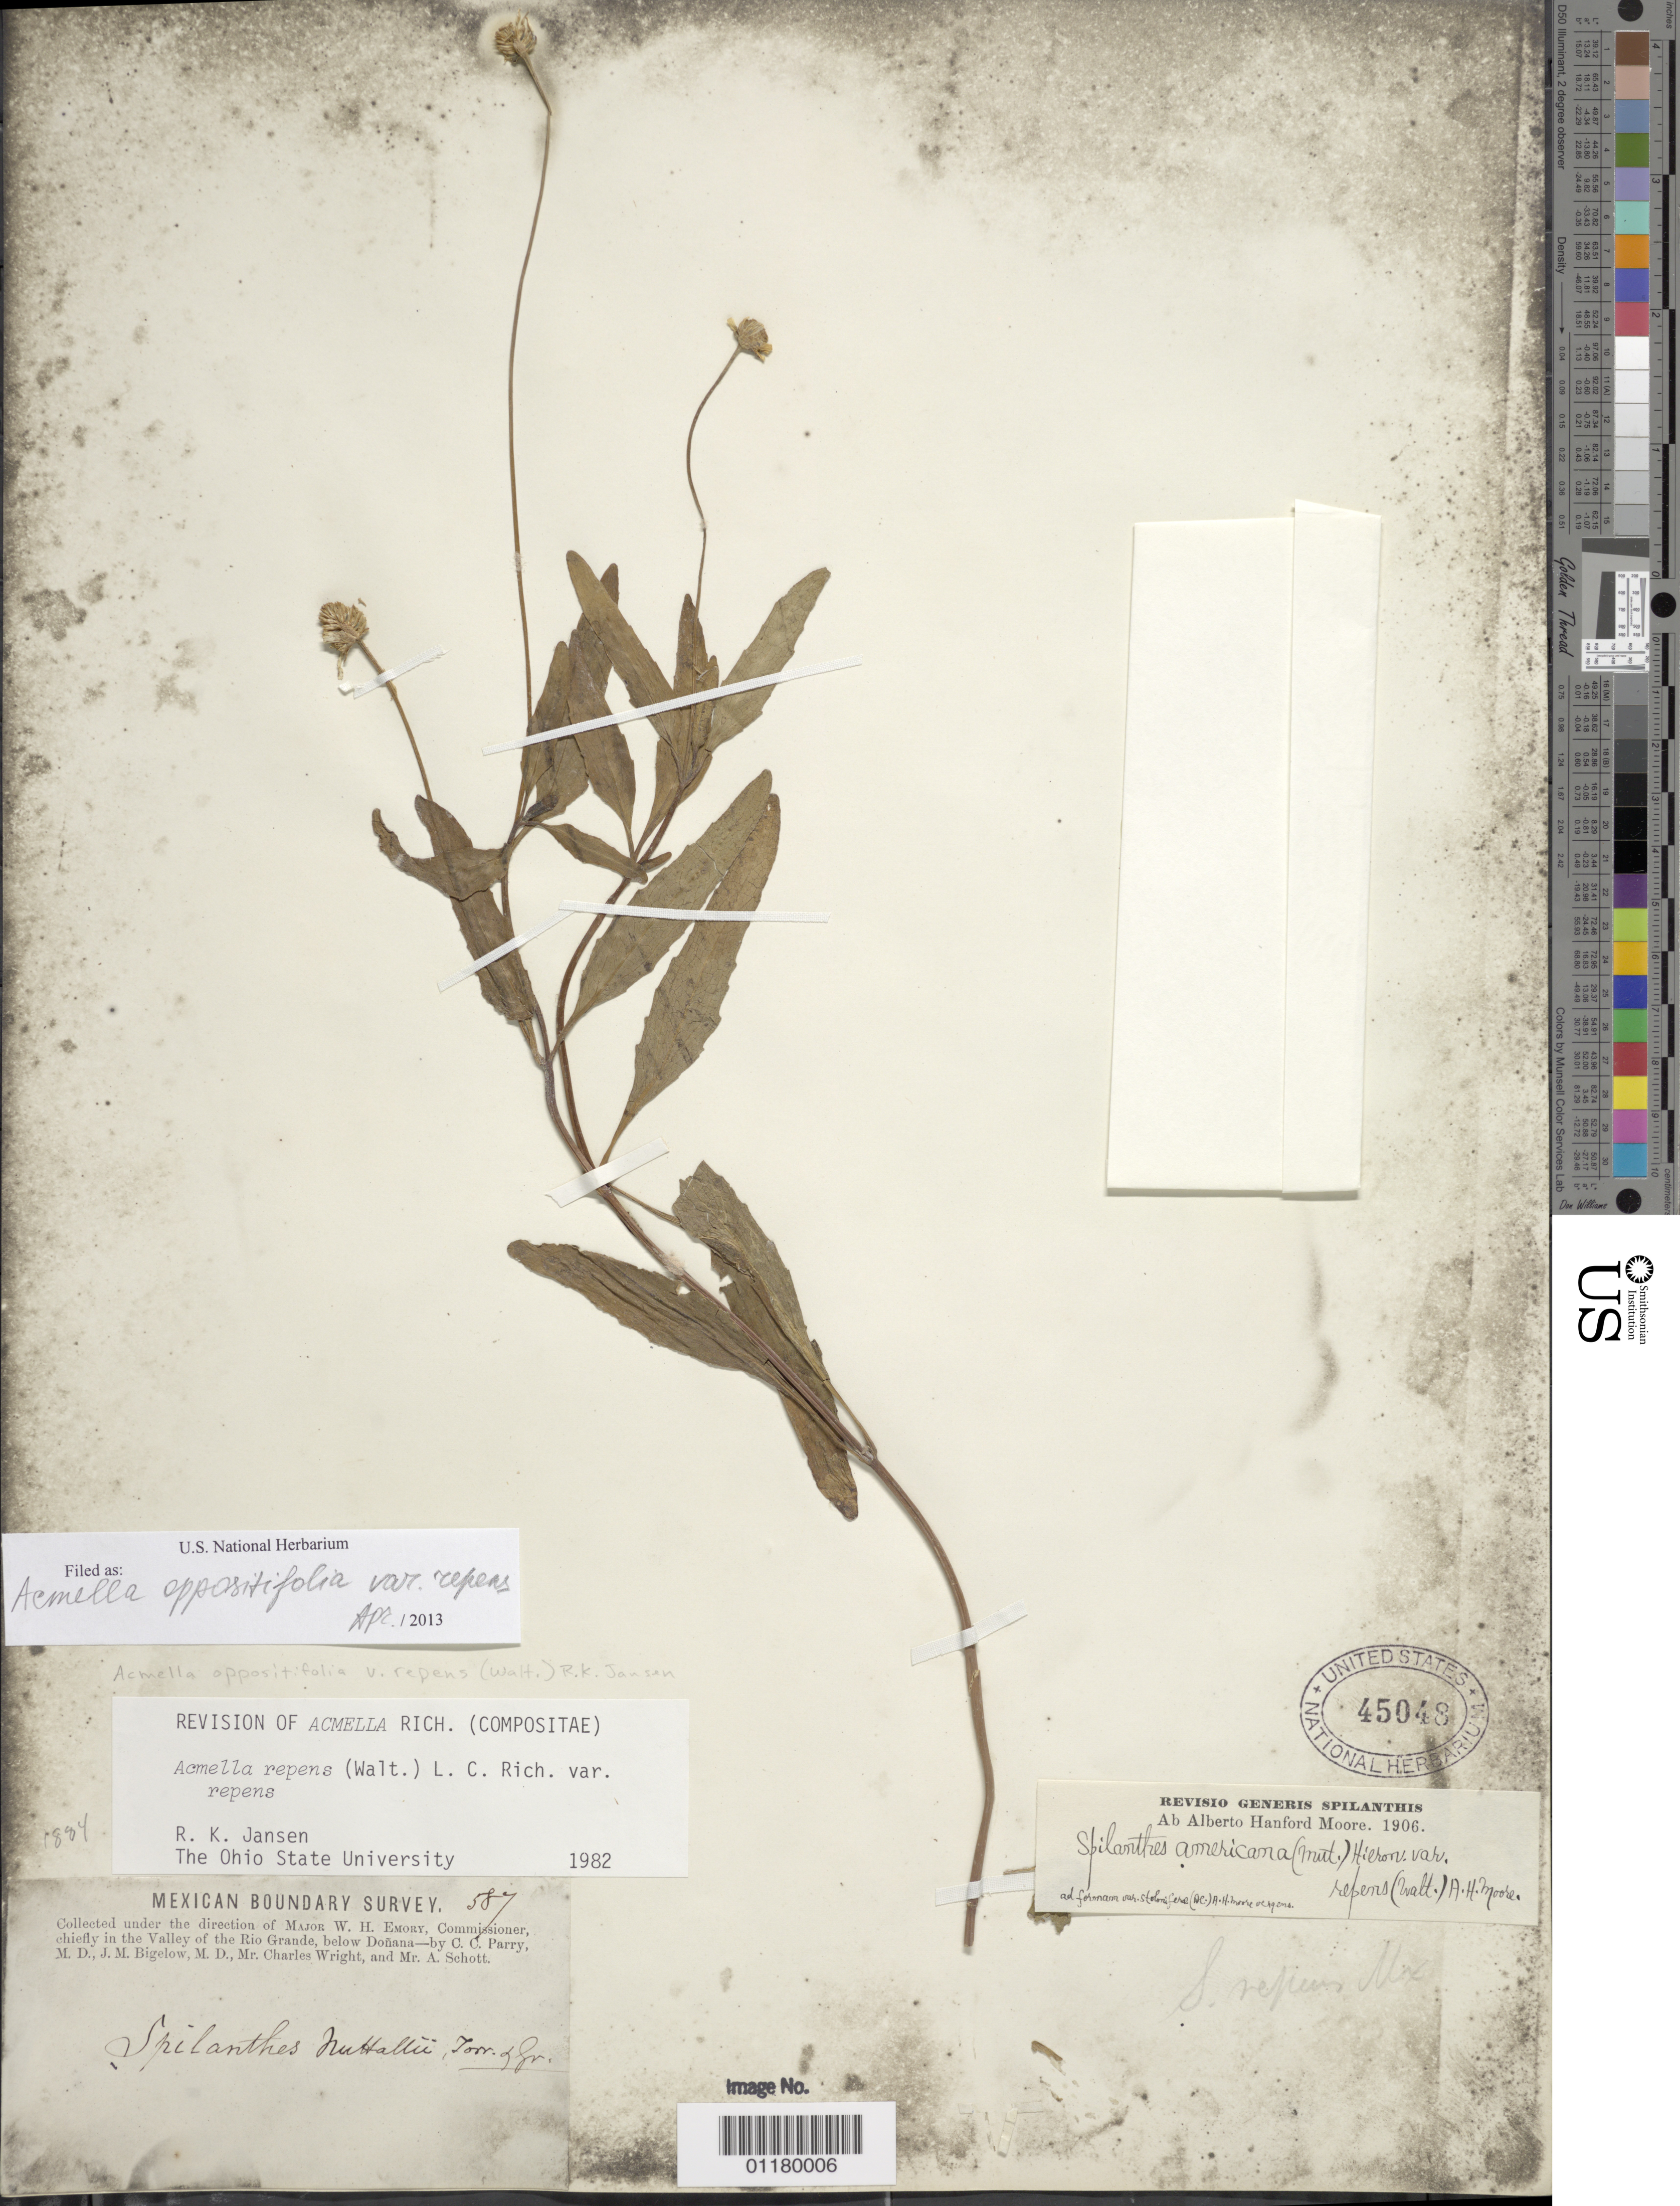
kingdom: Plantae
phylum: Tracheophyta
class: Magnoliopsida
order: Asterales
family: Asteraceae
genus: Acmella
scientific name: Acmella oppositifolia var. repens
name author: (Walter) R.K. Jansen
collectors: C. C. Parry, J. M. Bigelow, C. Wright & A. C. V. Schott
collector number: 587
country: United States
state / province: New Mexico / Texas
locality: Valley of the Rio Grande, below Doñana.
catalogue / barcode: US 45048